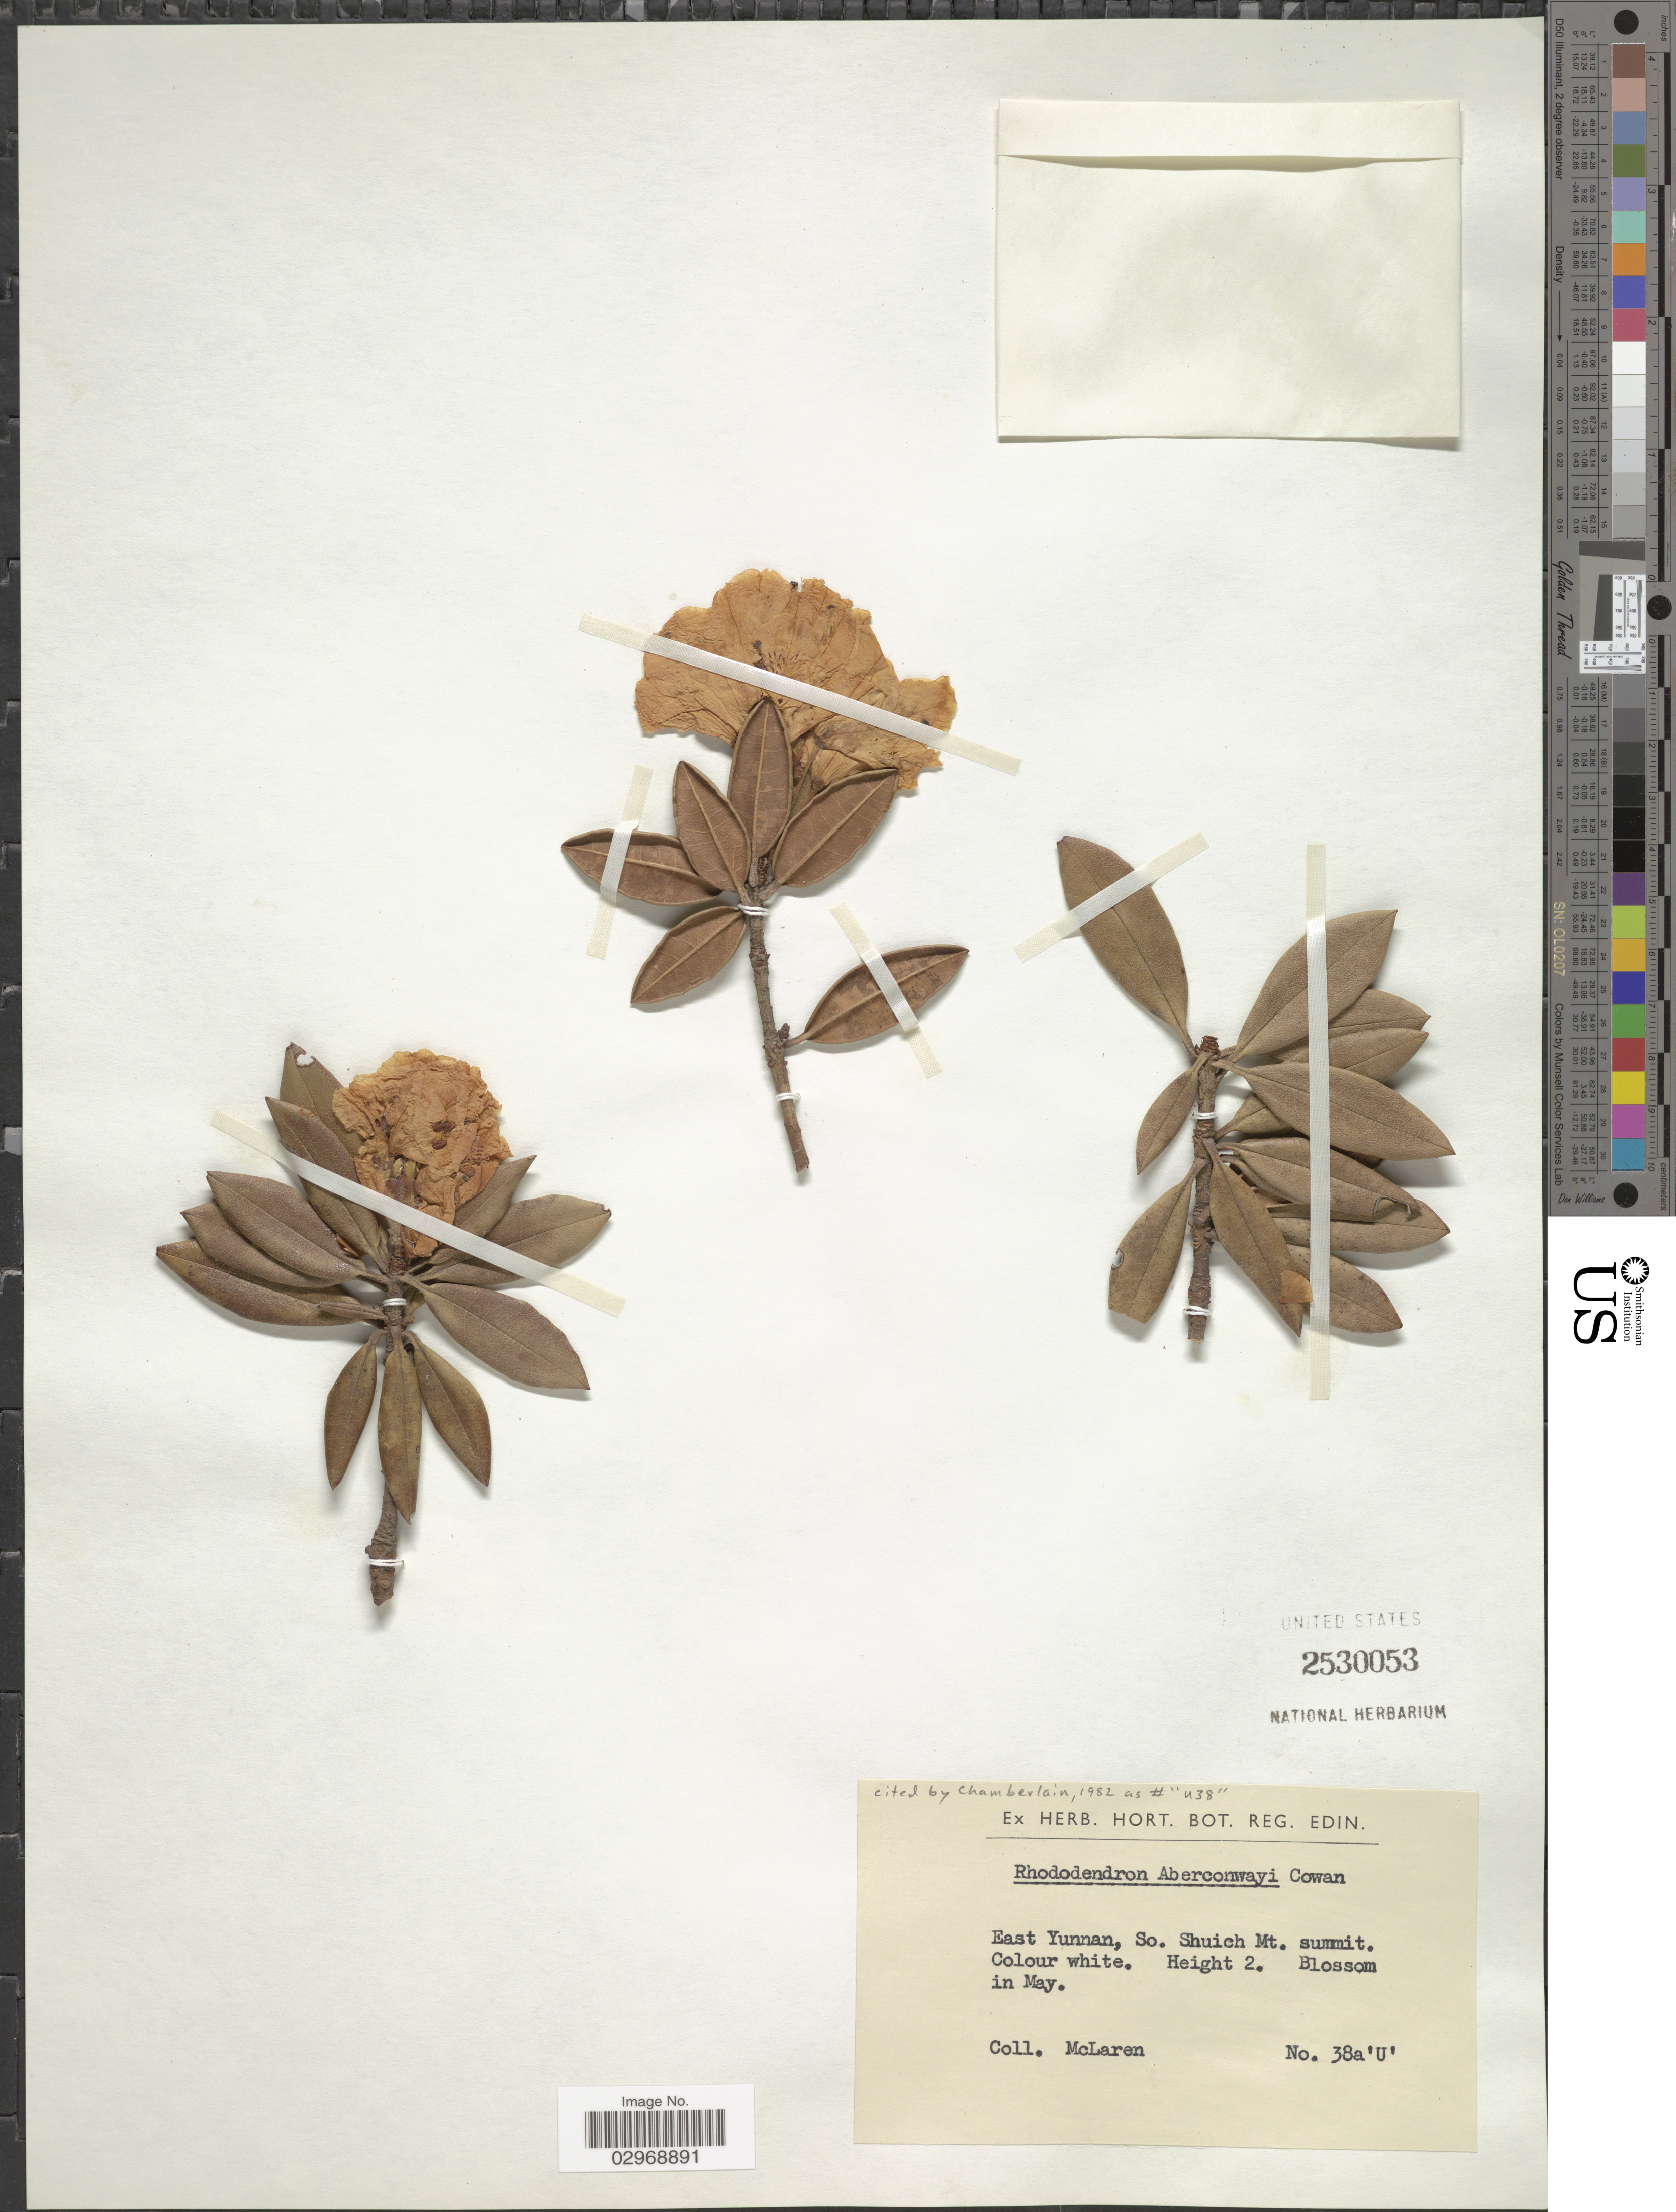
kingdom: Plantae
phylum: Tracheophyta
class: Magnoliopsida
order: Ericales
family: Ericaceae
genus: Rhododendron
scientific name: Rhododendron aberconwayi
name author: Cowan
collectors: McLaren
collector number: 38a'U'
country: China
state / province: Yunnan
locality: East Yunnan, So. Shuich Mt.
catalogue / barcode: US 2530053